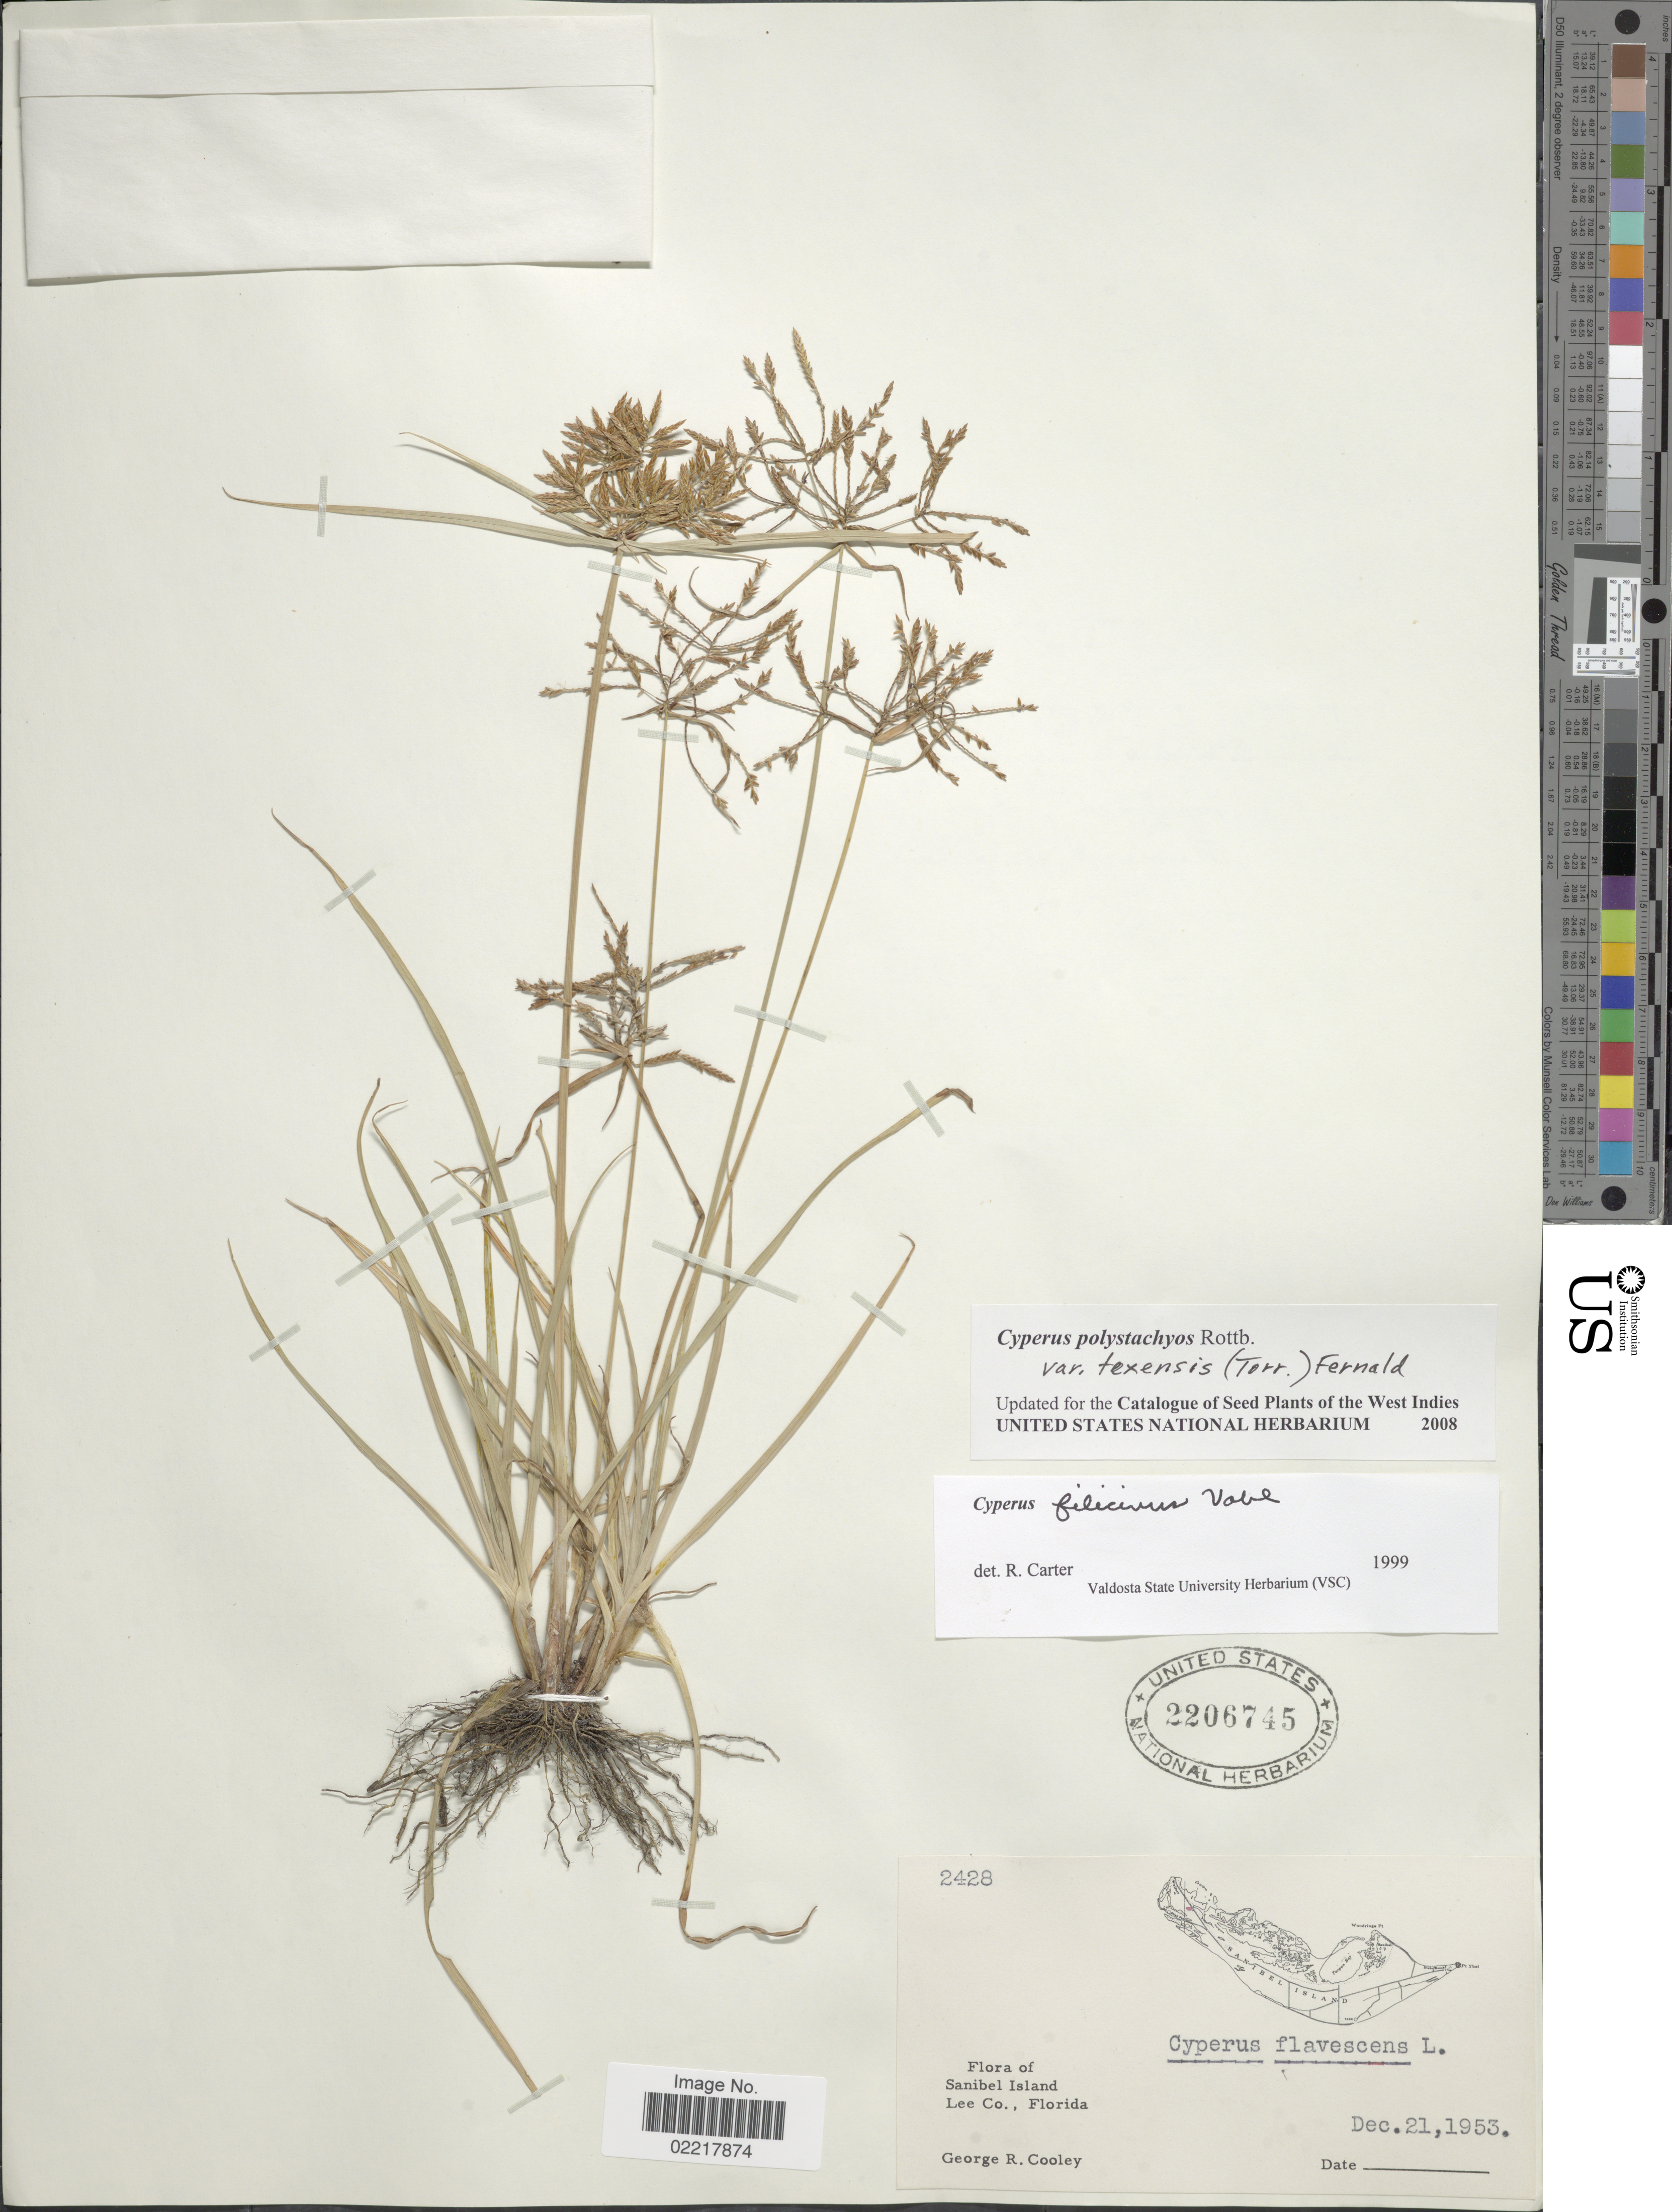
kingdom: Plantae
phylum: Tracheophyta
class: Liliopsida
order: Poales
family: Cyperaceae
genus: Cyperus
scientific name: Cyperus polystachyos var. texensis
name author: (Torr.) Fernald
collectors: G. R. Cooley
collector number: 2428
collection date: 1953-12-21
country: United States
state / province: Florida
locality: Sanibel Island, Lee Co.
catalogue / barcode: US 2206745